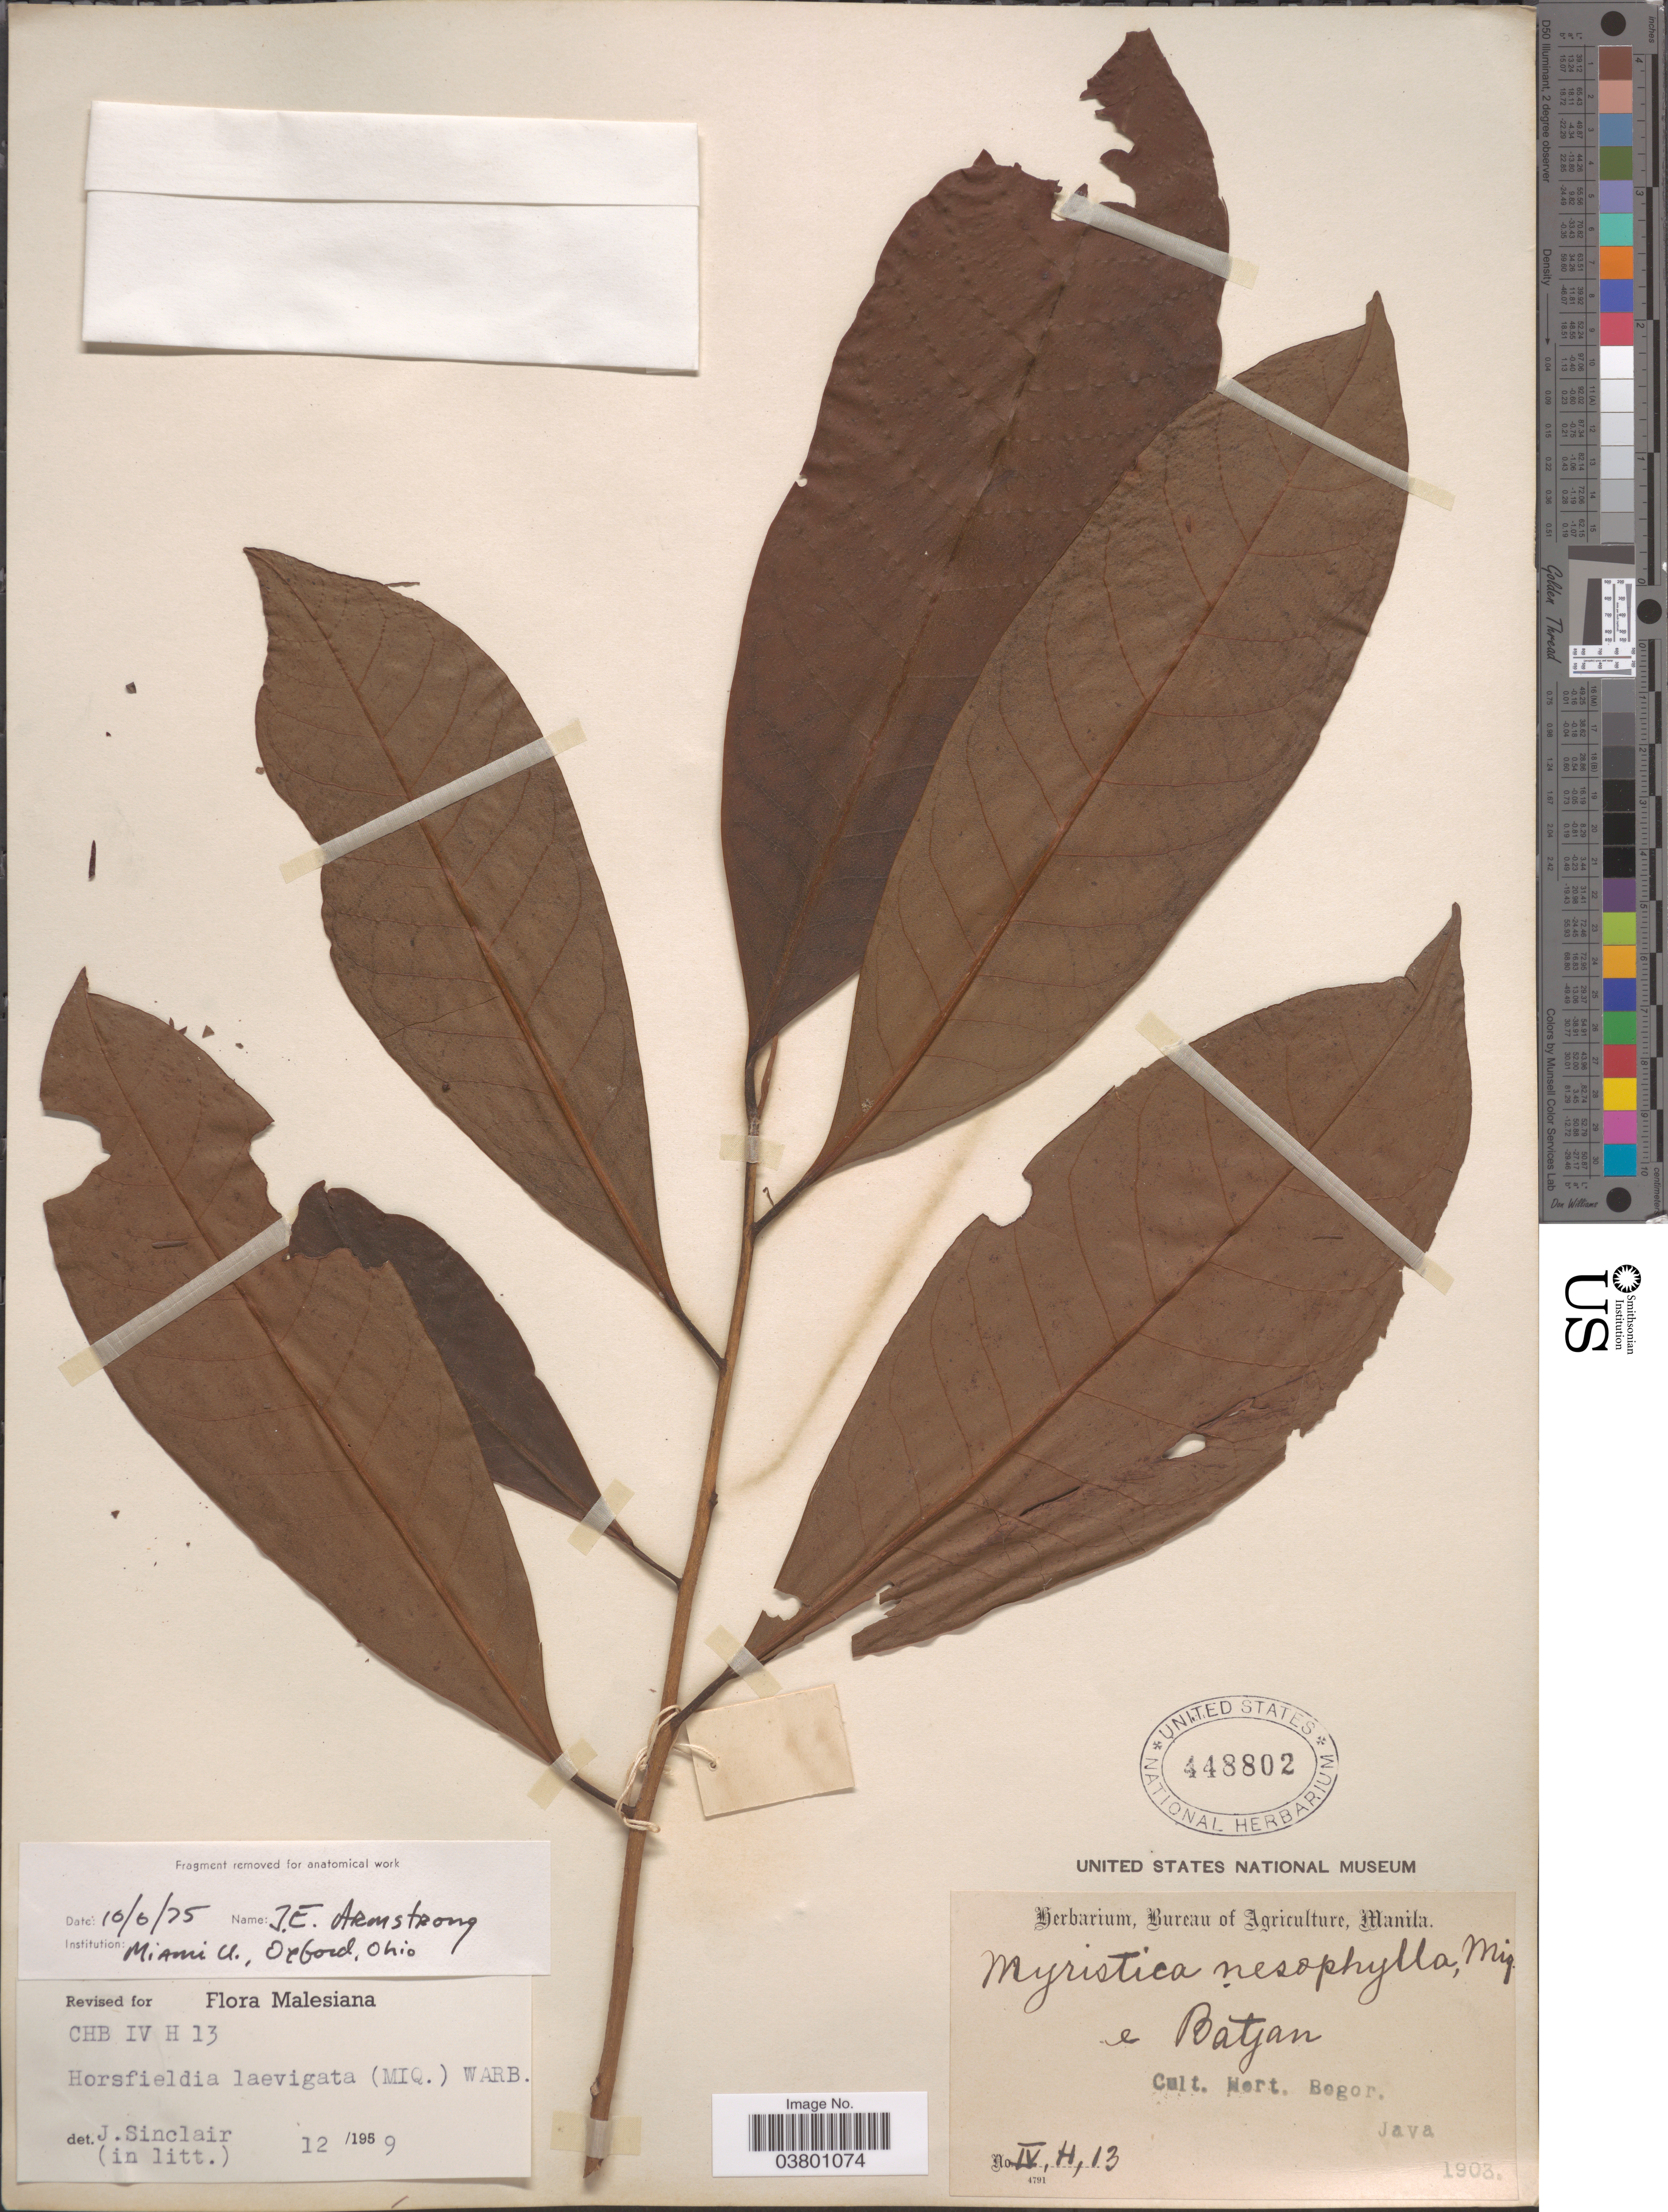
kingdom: Plantae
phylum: Tracheophyta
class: Magnoliopsida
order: Magnoliales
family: Myristicaceae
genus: Horsfieldia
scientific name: Horsfieldia laevigata var. laevigata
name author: (Blume) Warb.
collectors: ex Herb. Bur. Agric. Manila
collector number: IV, H, 13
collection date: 1903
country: Indonesia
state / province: Java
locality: Cult. Hort. Bogor.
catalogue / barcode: US 448802